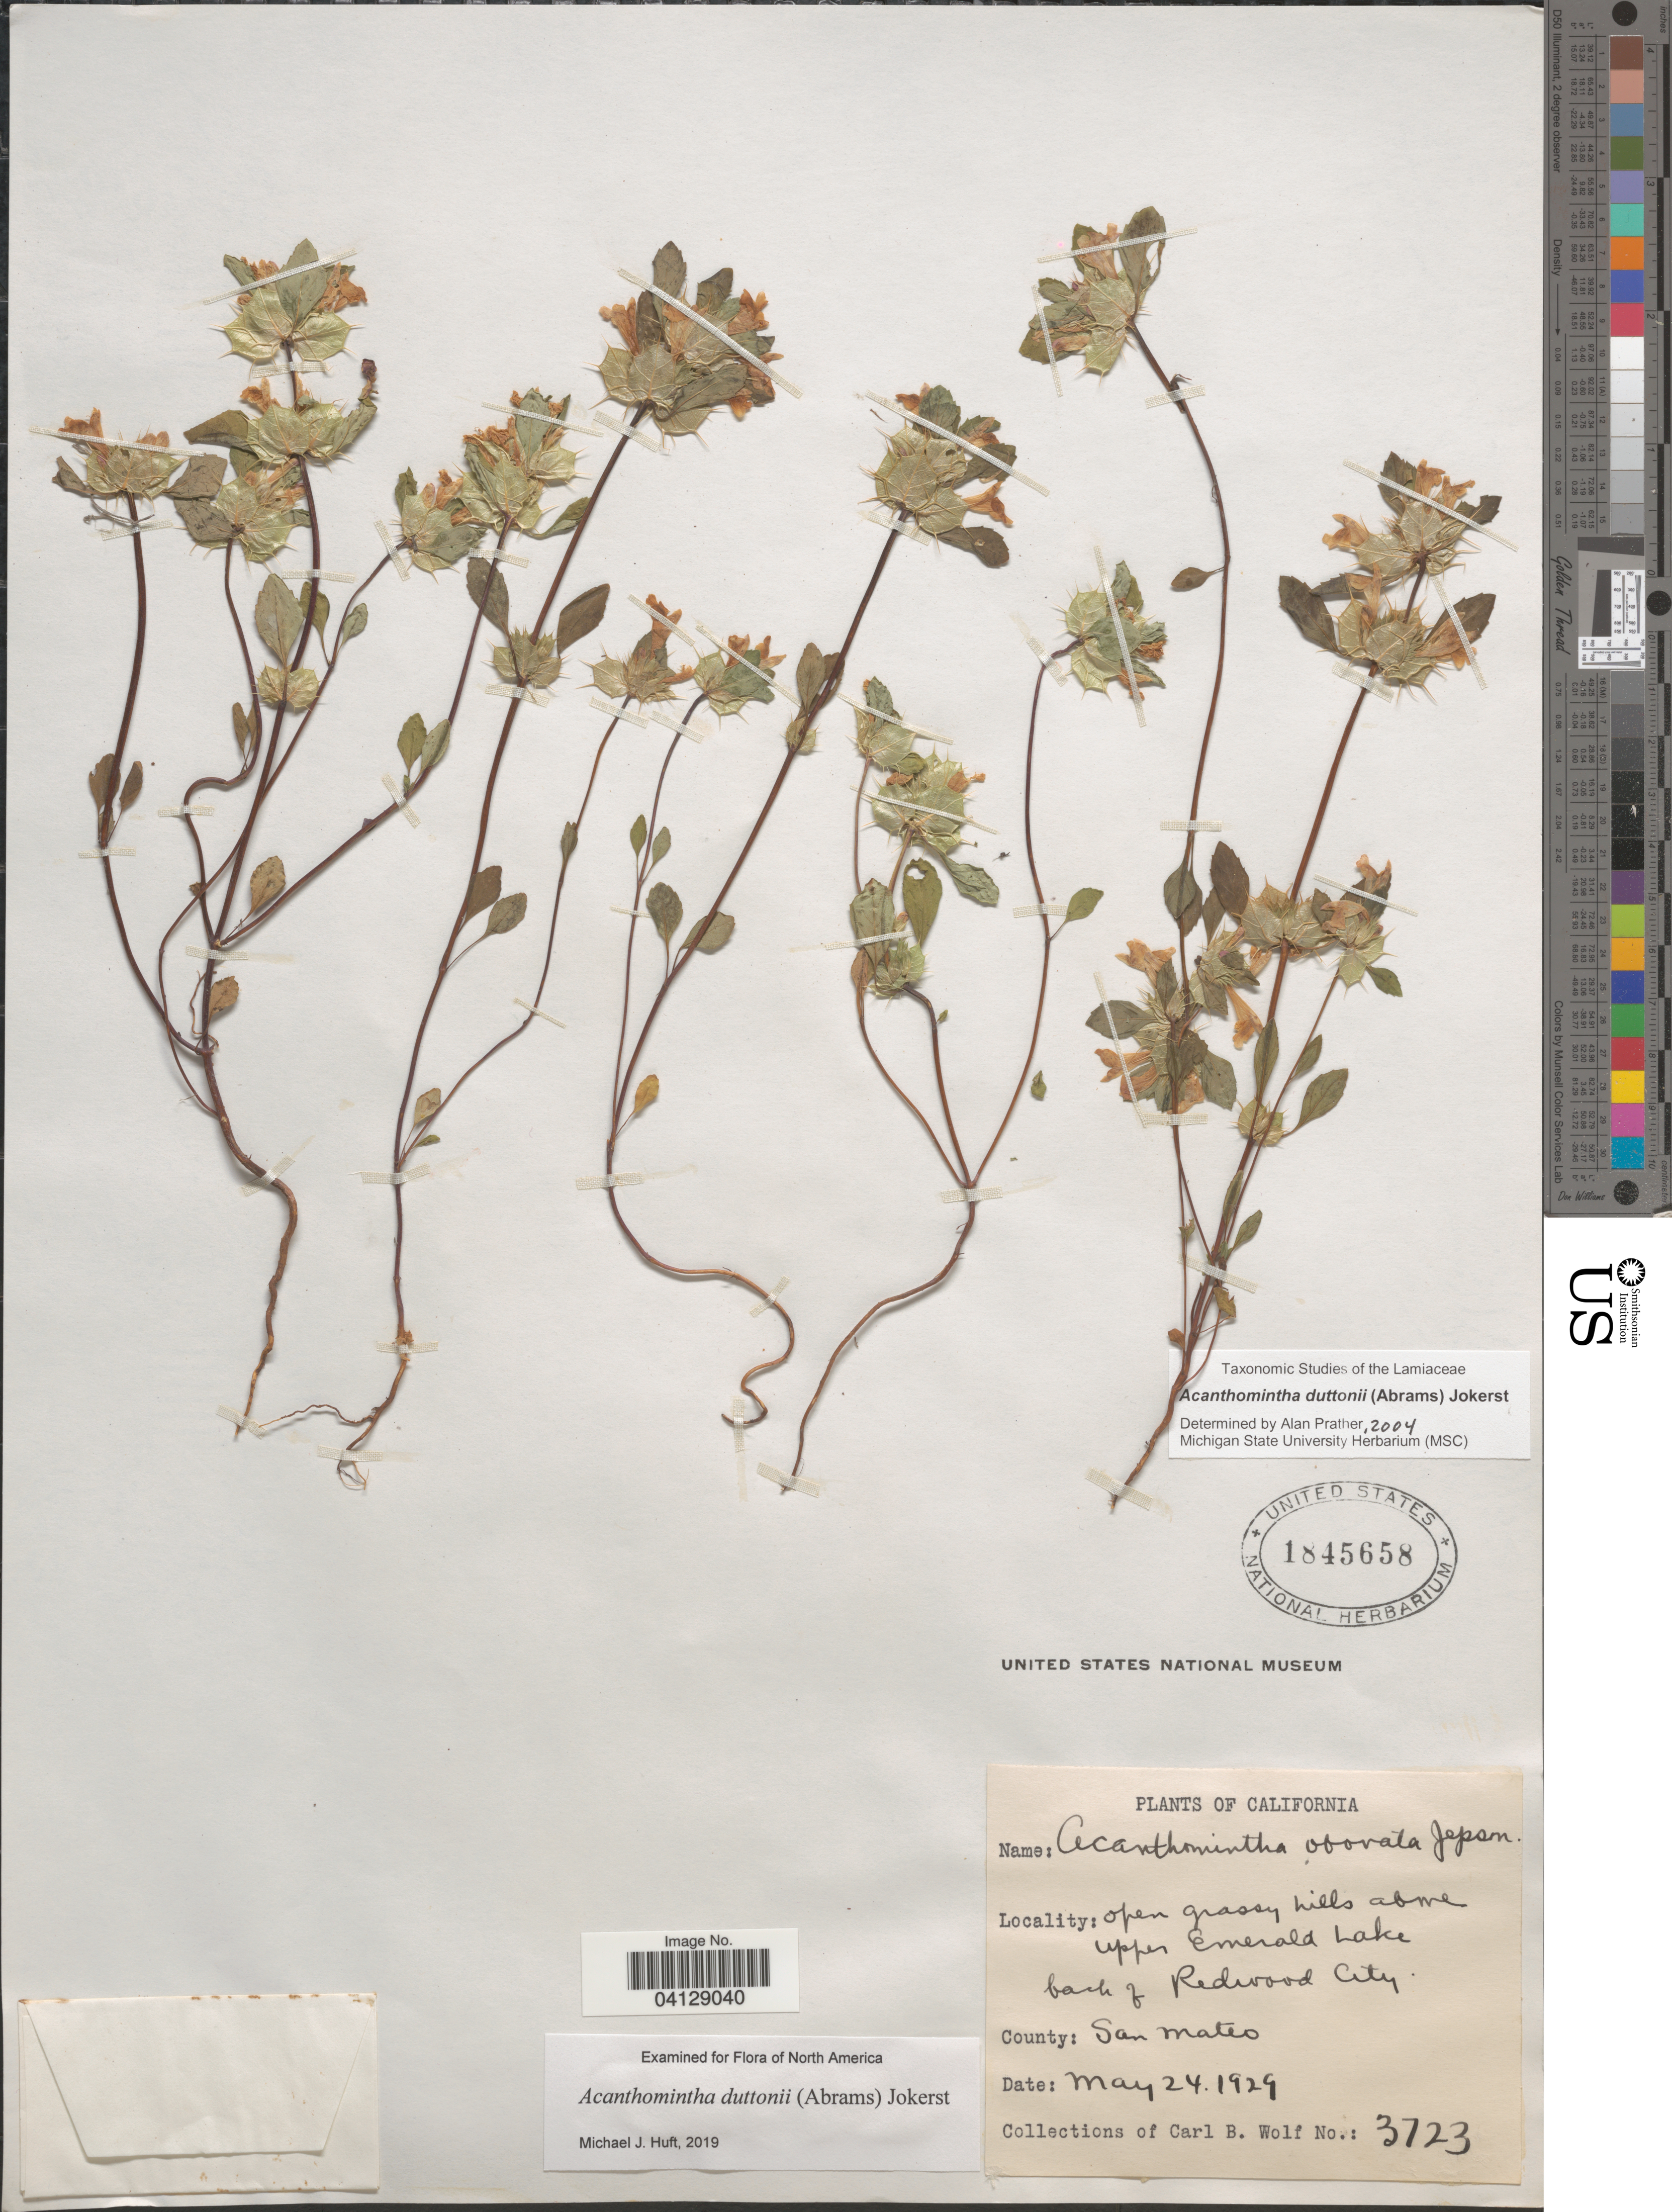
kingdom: Plantae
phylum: Tracheophyta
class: Magnoliopsida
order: Lamiales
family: Lamiaceae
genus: Acanthomintha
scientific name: Acanthomintha duttonii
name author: (Abrams) Jokerst.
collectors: C. B. Wolf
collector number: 3723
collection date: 1929-05-24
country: United States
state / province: California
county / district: San Mateo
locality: Open grassy hills slope Upper Emerald Lake bark of Redwood City. County: San Mateo.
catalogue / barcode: US 1845658